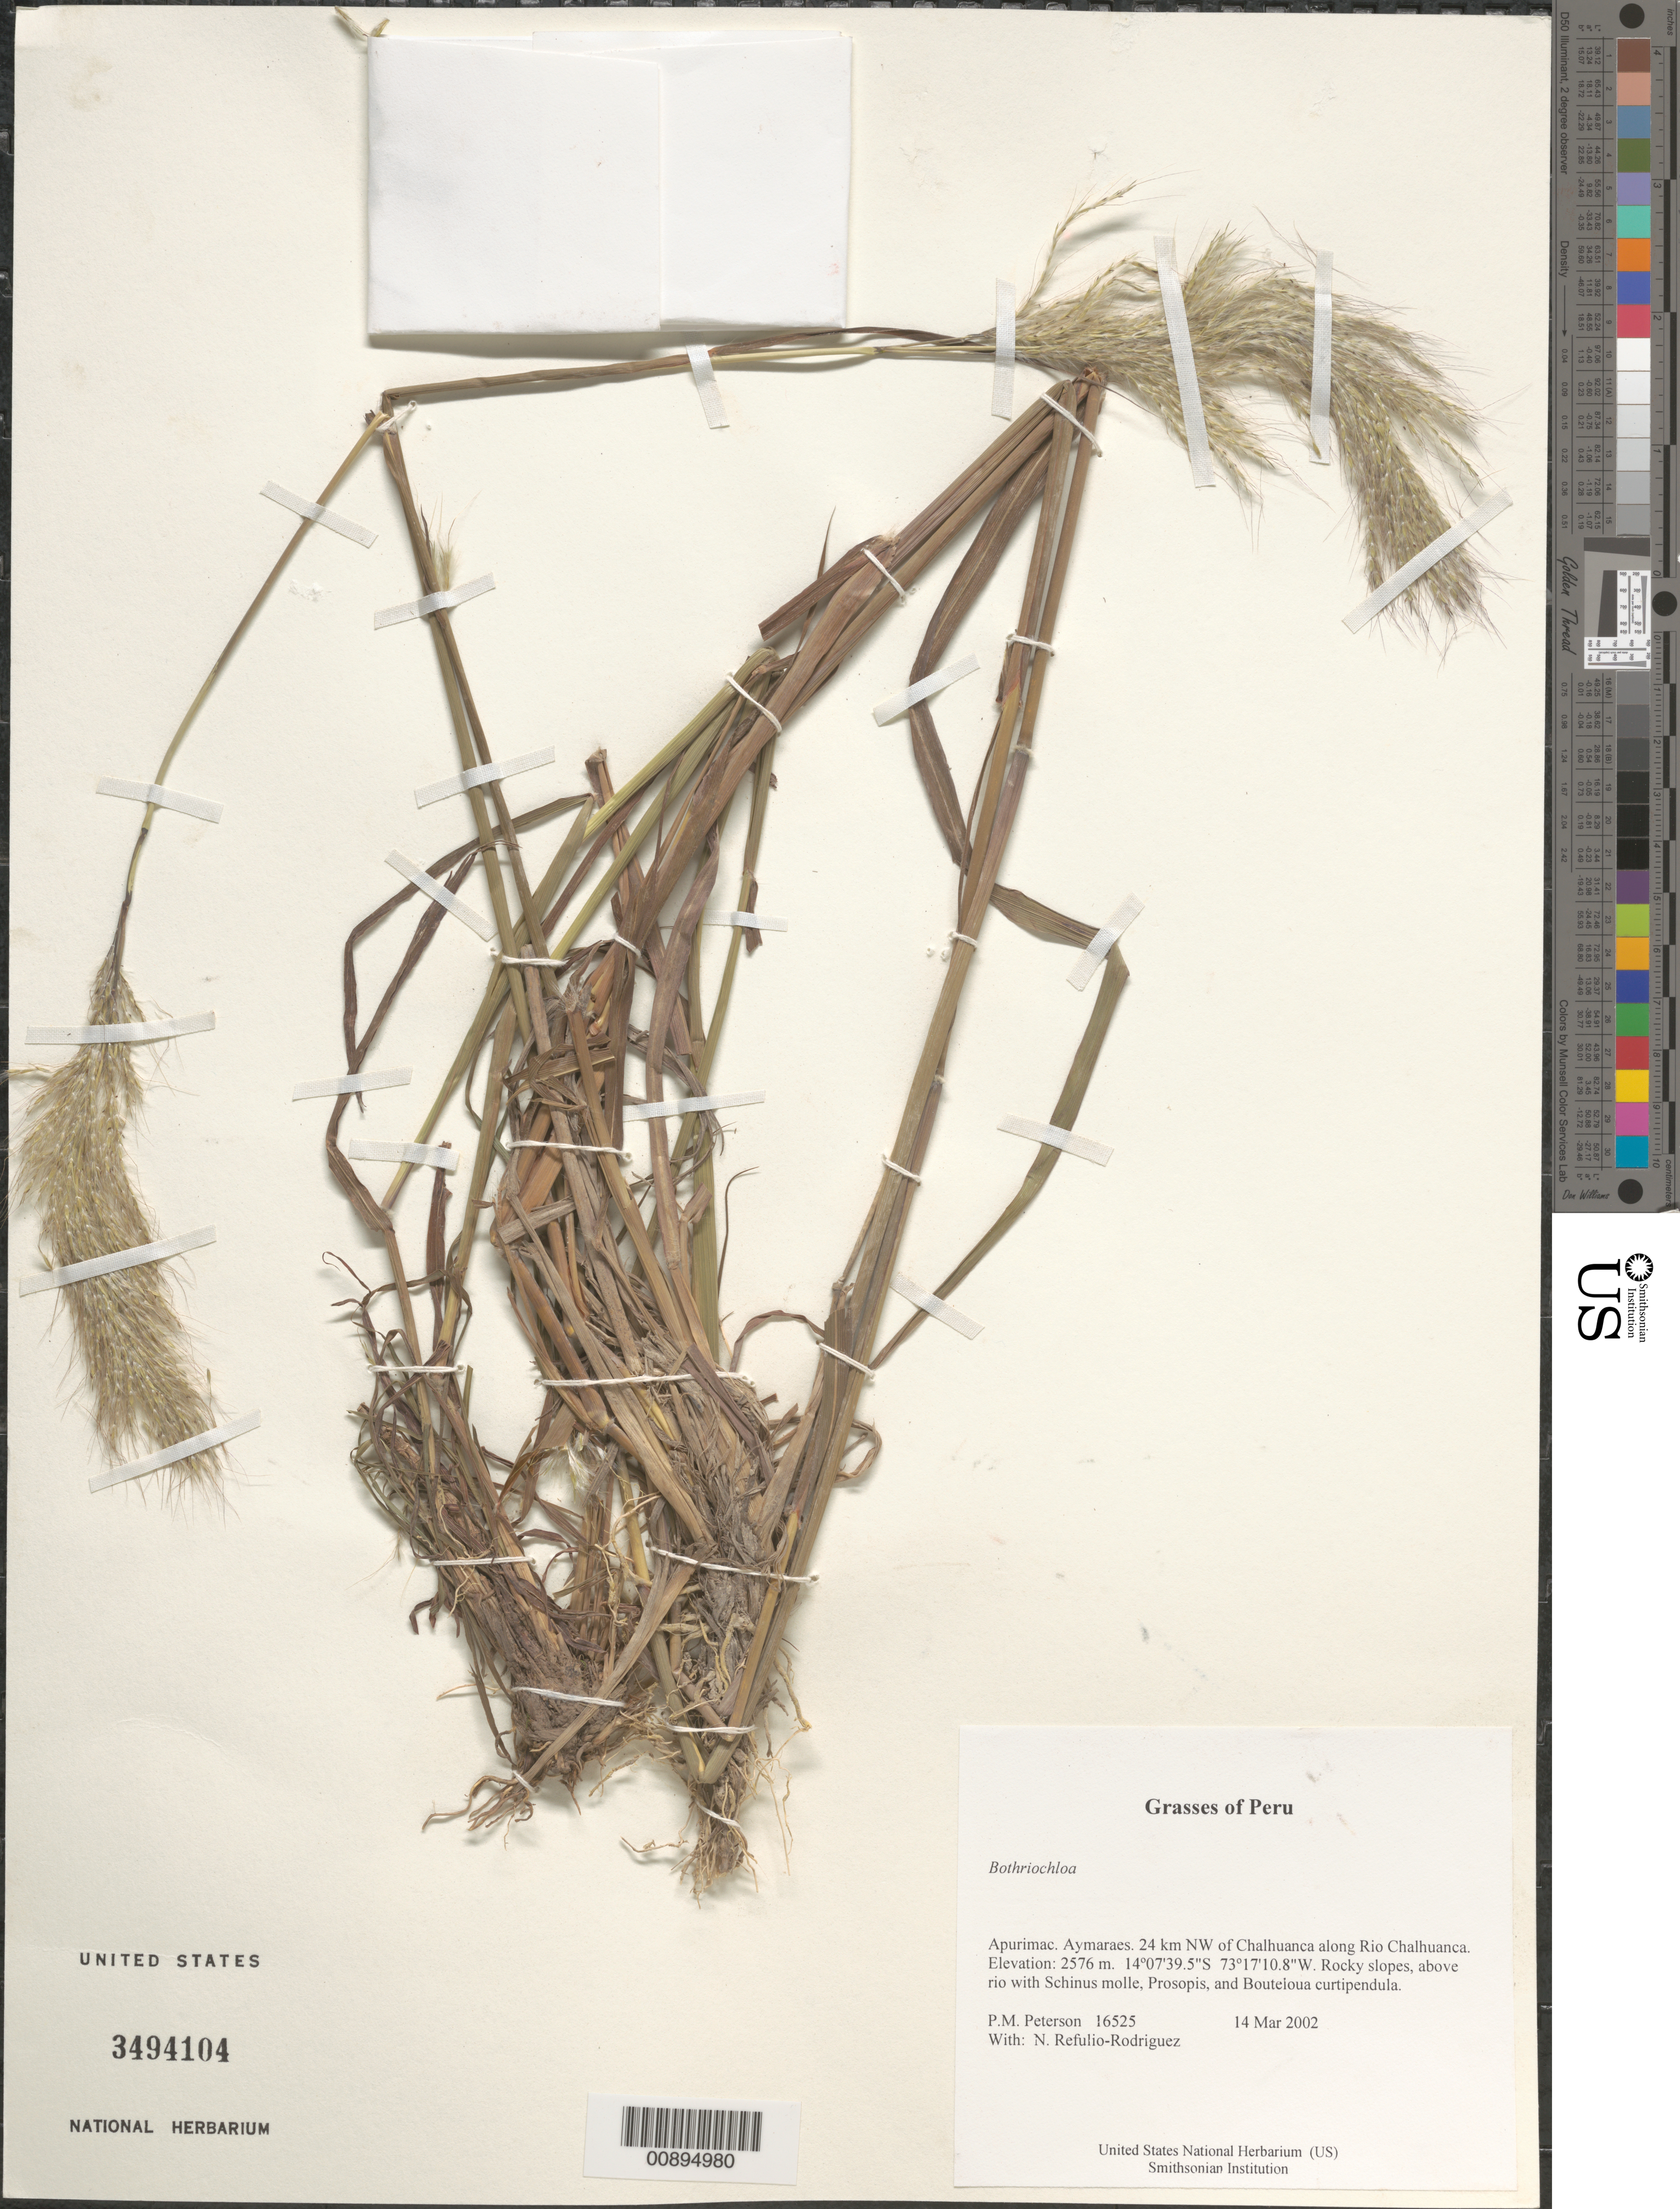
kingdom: Plantae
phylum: Tracheophyta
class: Liliopsida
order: Poales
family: Poaceae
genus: Bothriochloa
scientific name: Bothriochloa sp.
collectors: P. M. Peterson & N. Refulio-Rodríguez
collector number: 16525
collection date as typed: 14 Mar 2002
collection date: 2002-03-14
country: Peru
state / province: Apurímac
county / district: Aymaraes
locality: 24 km NW of Chalhuanca along Rio Chalhuanca.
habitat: Rocky slopes, above rio with ~Schinus molle, Prosopis, and Bouteloua curtipendula~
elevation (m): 2576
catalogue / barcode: US 3494104